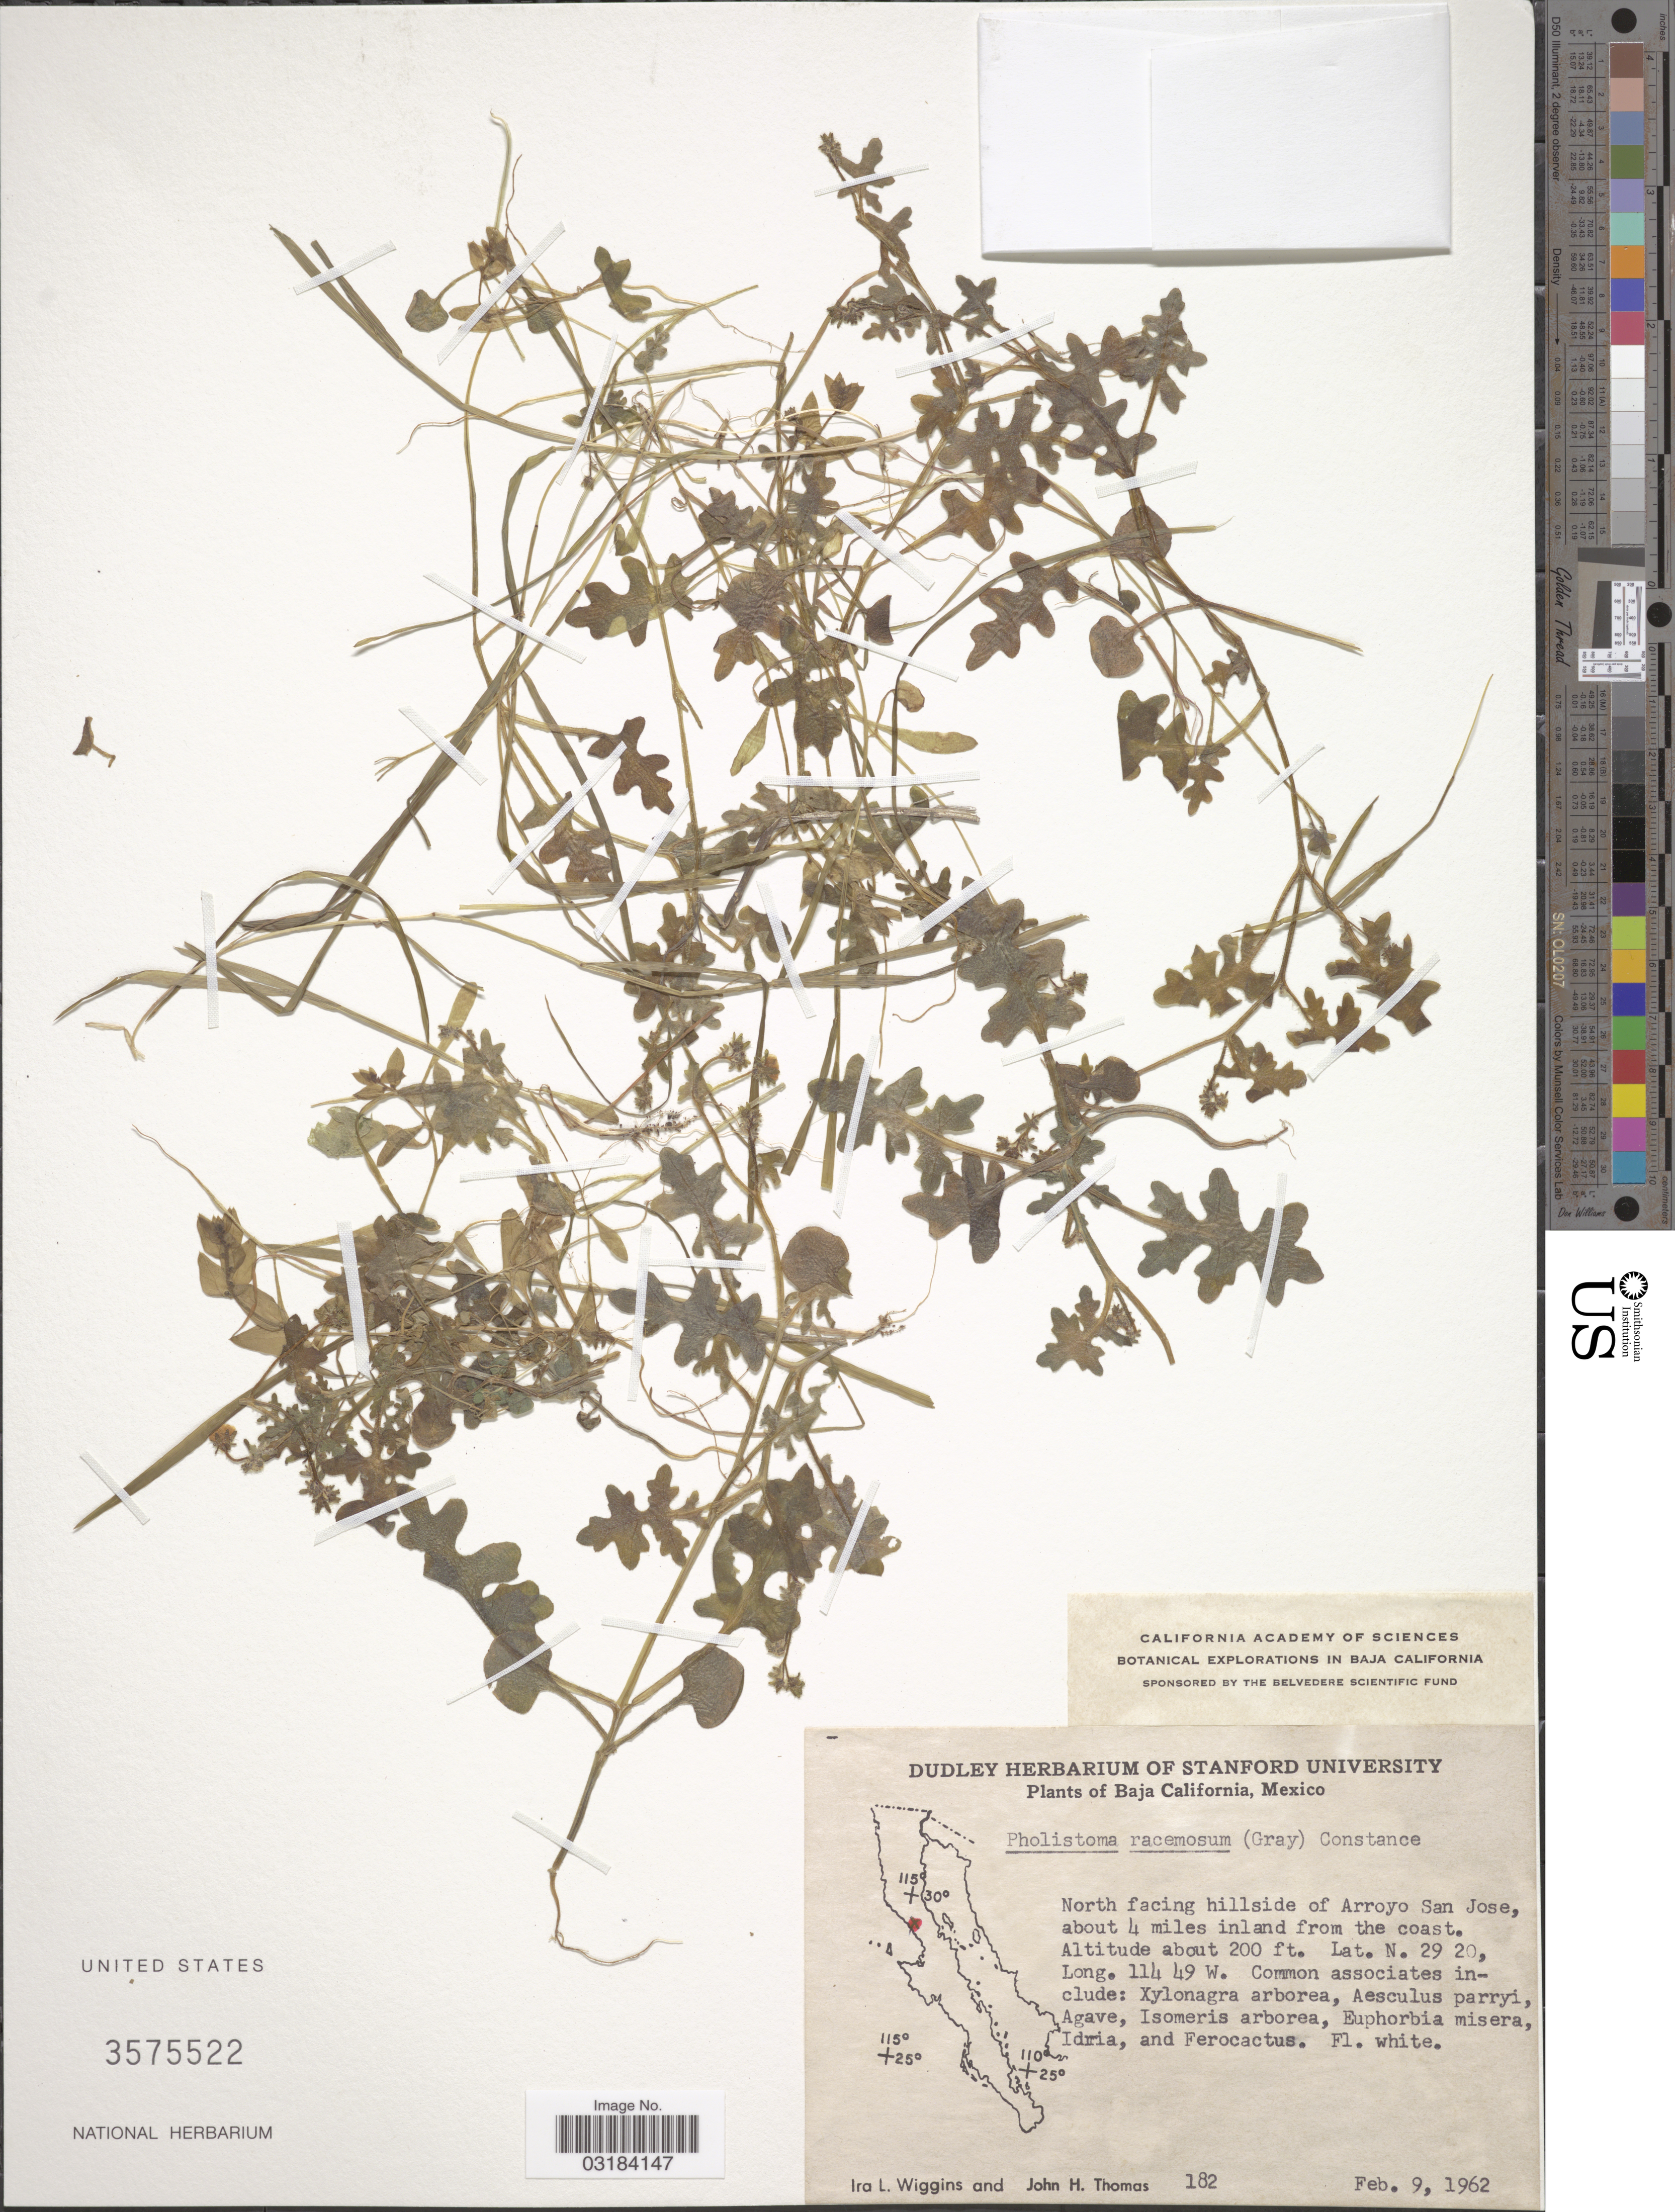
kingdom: Plantae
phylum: Tracheophyta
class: Magnoliopsida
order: Boraginales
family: Hydrophyllaceae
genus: Pholistoma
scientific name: Pholistoma racemosum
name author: (Nutt. ex A. Gray) Constance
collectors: I. L. Wiggins & J. H. Thomas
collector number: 182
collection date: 1962-02-09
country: Mexico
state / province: Baja California Norte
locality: North facing hillside of Arroyo San Jose, about 4 miles inland from the coast.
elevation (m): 61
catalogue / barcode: US 3575522